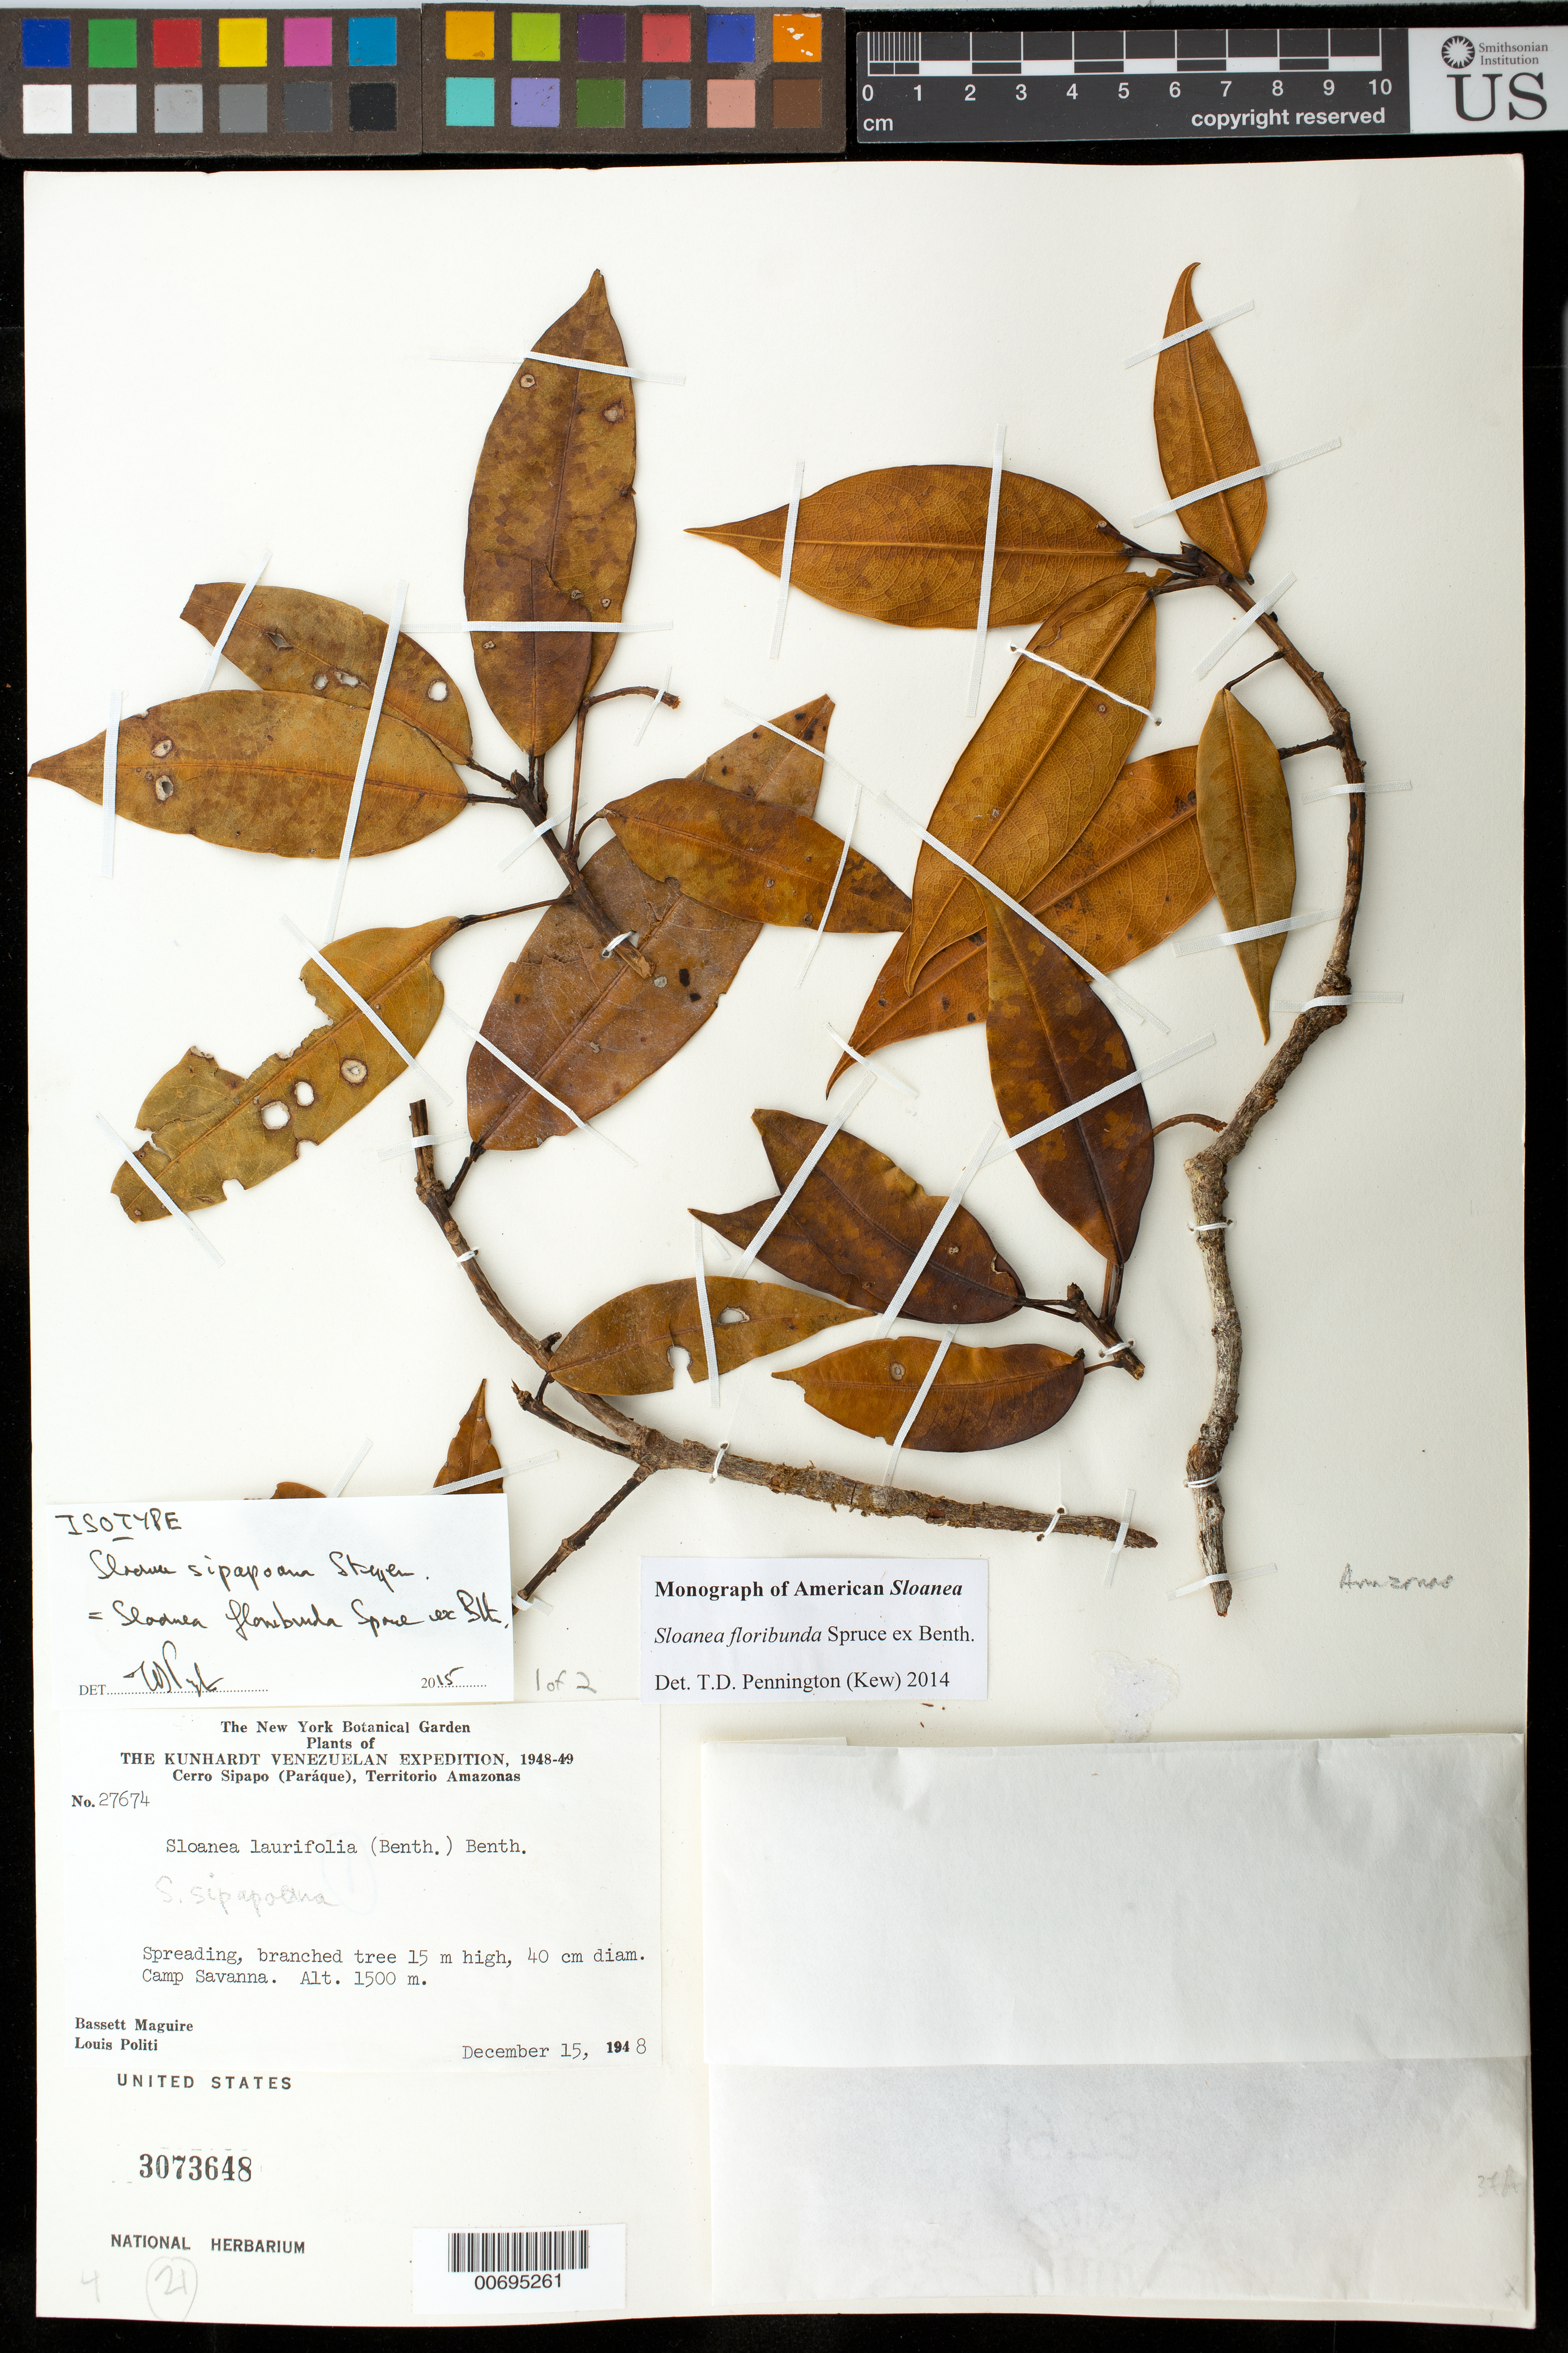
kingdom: Plantae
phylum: Tracheophyta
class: Magnoliopsida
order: Oxalidales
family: Elaeocarpaceae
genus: Sloanea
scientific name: Sloanea sipapoana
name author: Steyerm.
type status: Isotype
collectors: B. Maguire & L. Politi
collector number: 27674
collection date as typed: December 15, 1948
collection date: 1948-12-15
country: Venezuela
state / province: Amazonas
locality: Cerro Sipapo (Paráque), Territorio Amazonas. Camp Savanna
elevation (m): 1500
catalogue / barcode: US 3073648